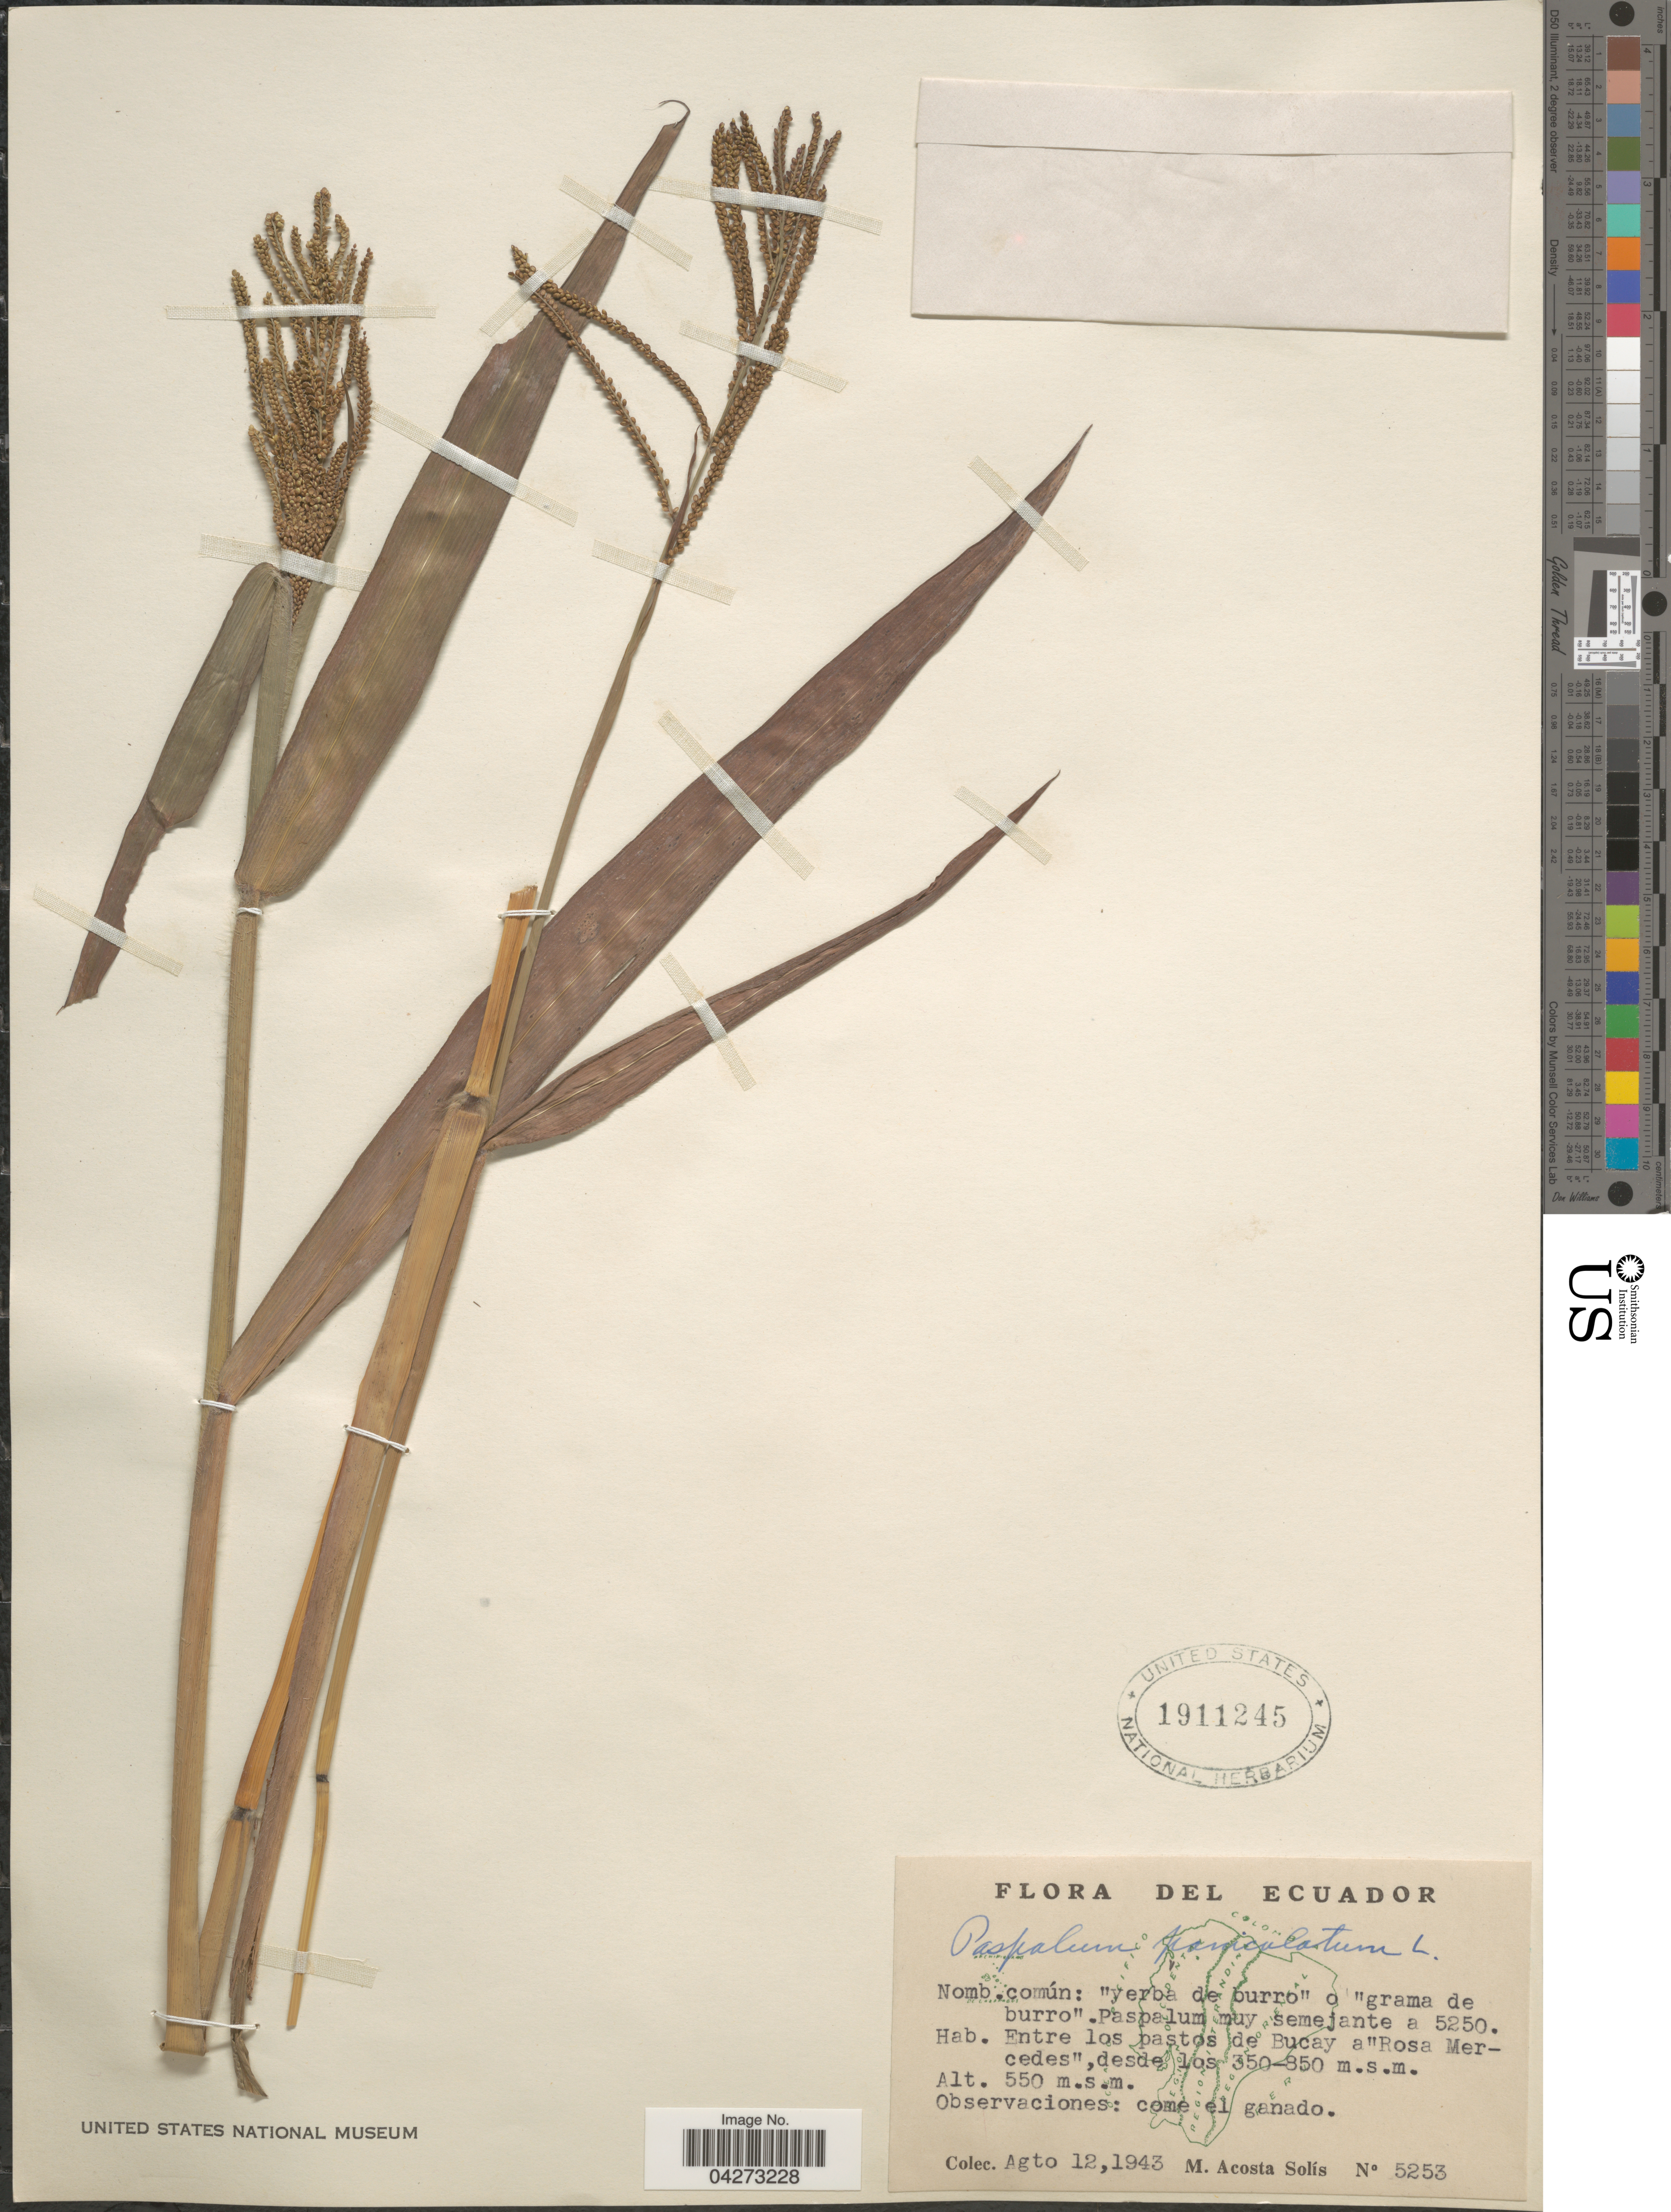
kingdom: Plantae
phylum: Tracheophyta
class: Liliopsida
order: Poales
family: Poaceae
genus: Paspalum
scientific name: Paspalum paniculatum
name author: L.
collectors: M. Acosta Solis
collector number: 5253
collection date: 1943-08-12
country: Ecuador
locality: Entre los pastos de Bucay a "Rosa Mercedes", desde los 350-850 m.s.m. [unsure placement]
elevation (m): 550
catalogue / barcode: US 1911245